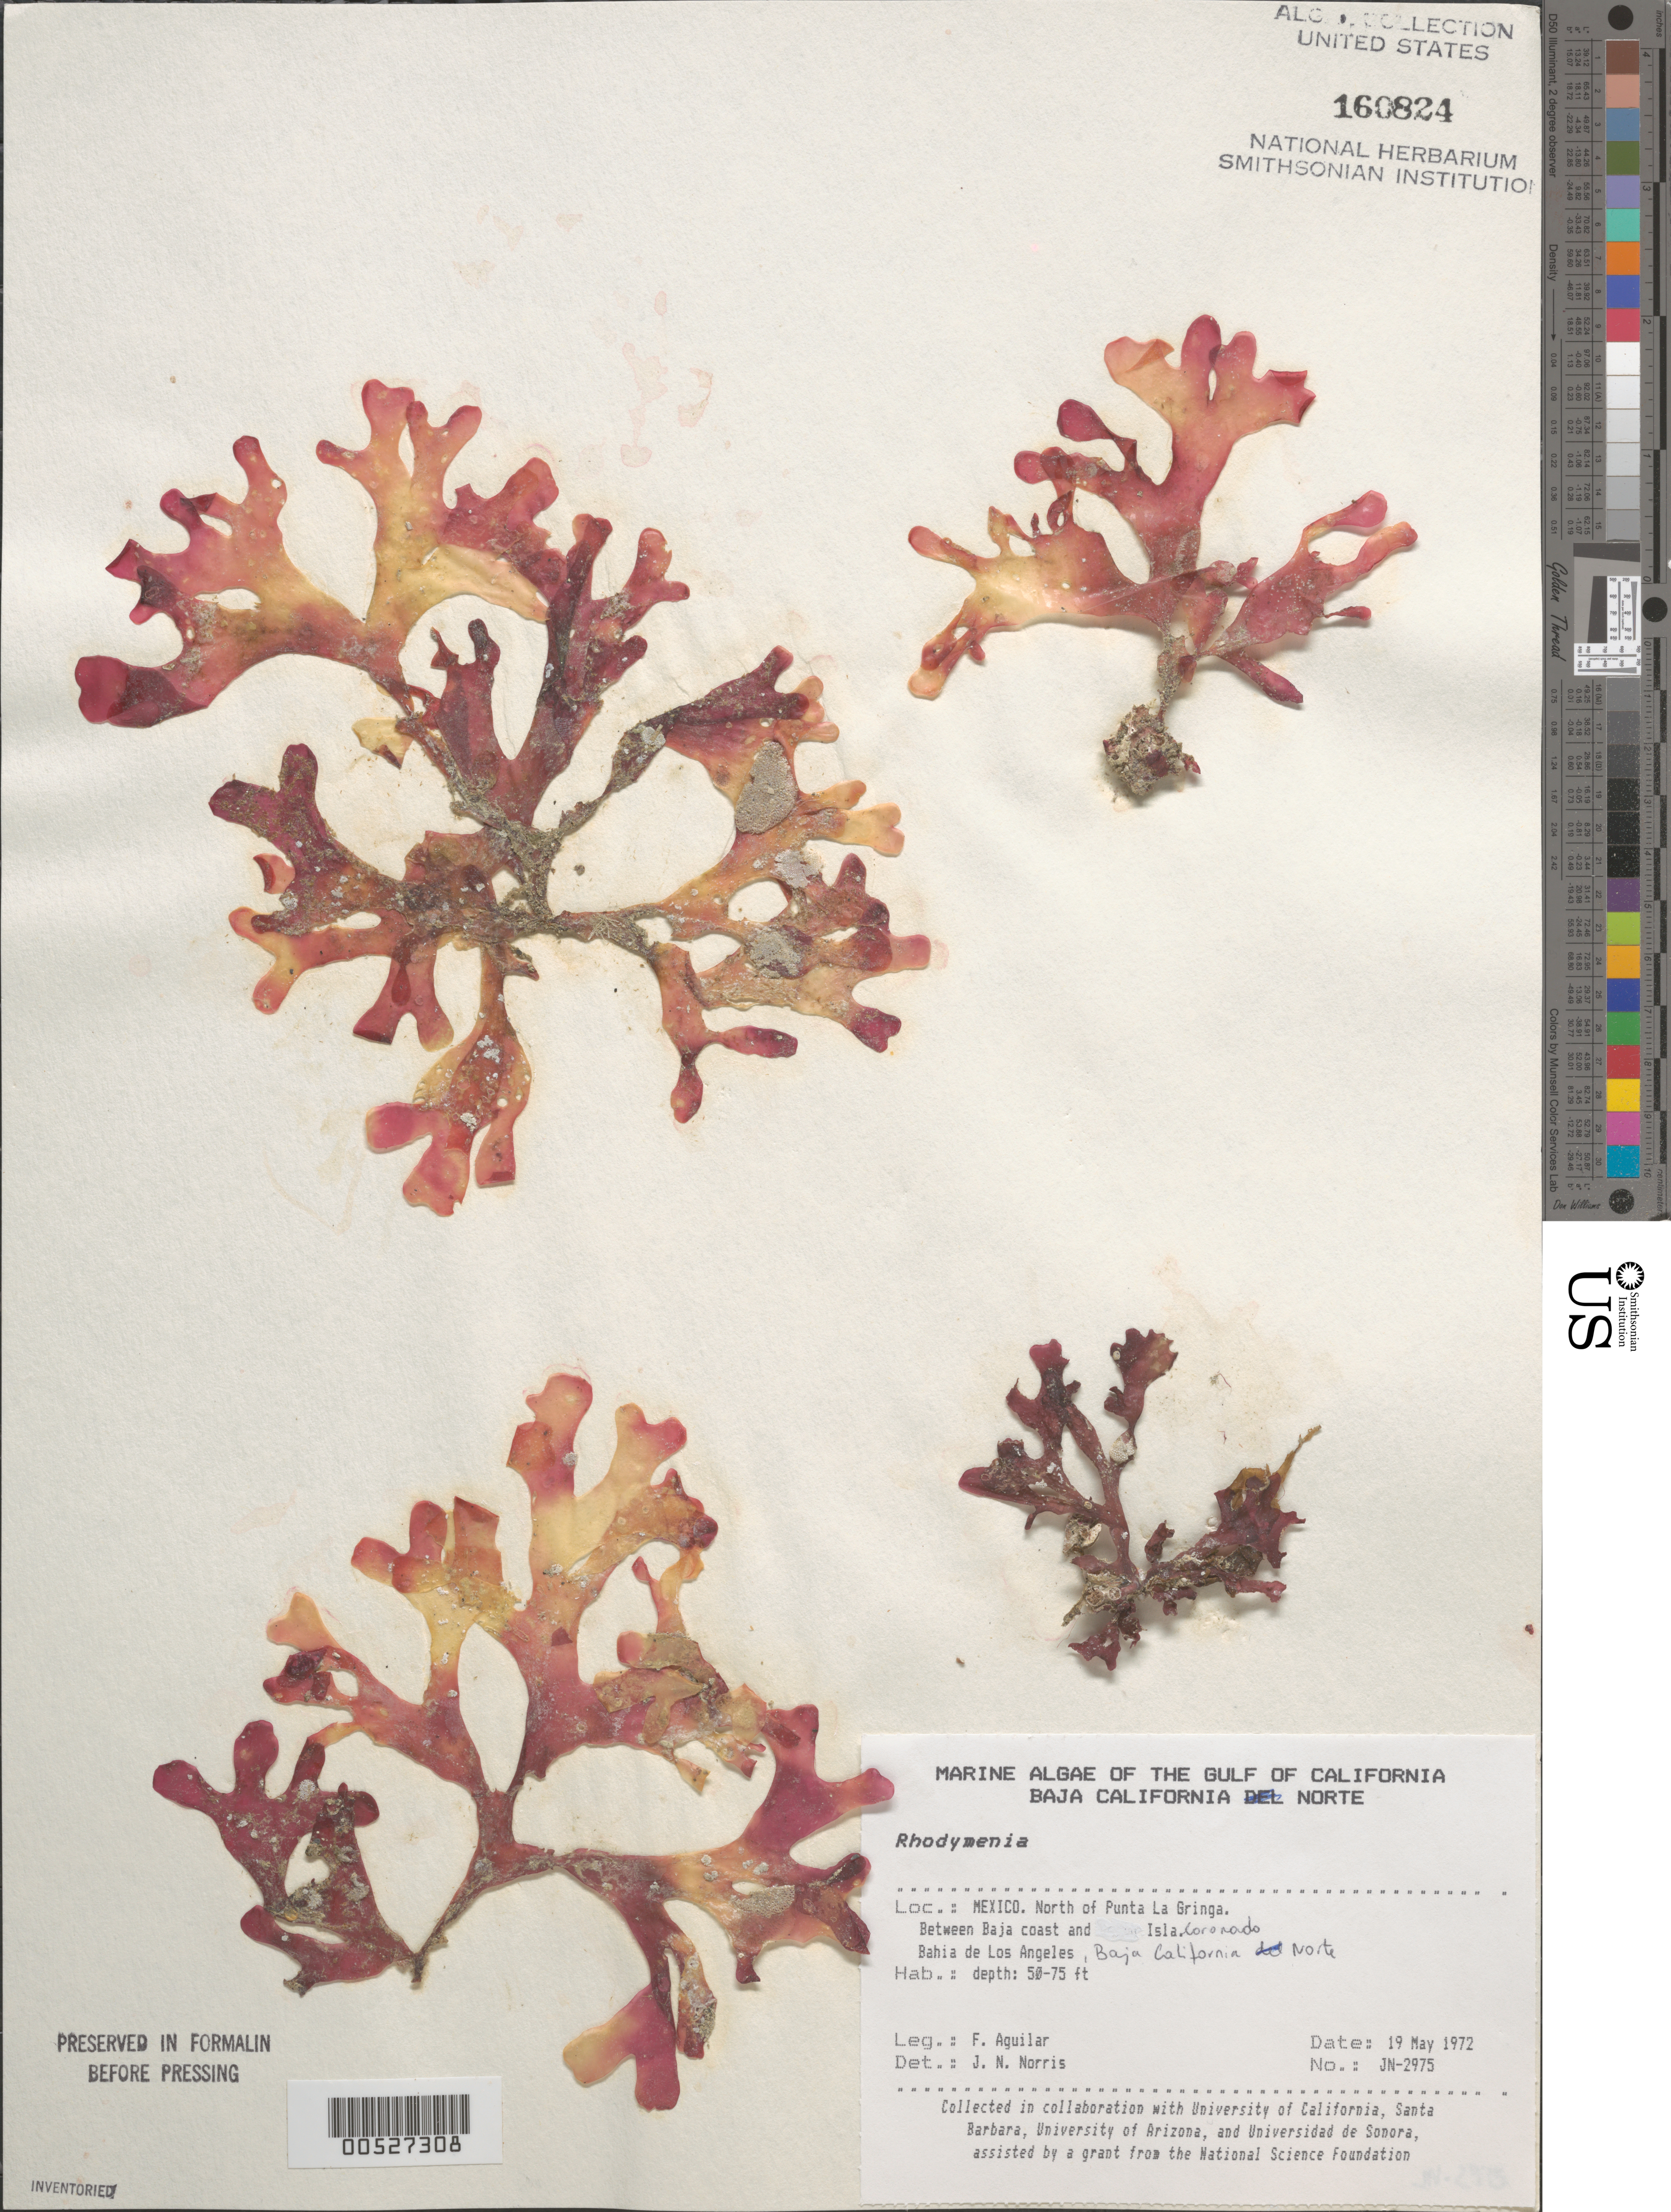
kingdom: Plantae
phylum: Rhodophyta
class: Florideophyceae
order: Rhodymeniales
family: Rhodymeniaceae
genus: Rhodymenia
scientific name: Rhodymenia sp.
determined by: Norris, James N.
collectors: F. Aguilar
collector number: JN-2975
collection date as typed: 19 May 1972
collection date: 1972-05-19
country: Mexico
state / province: Baja California Norte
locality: Bahia de los Angeles, north of Punta La Gringa, between Baja and Isla Coronado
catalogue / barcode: US 160824